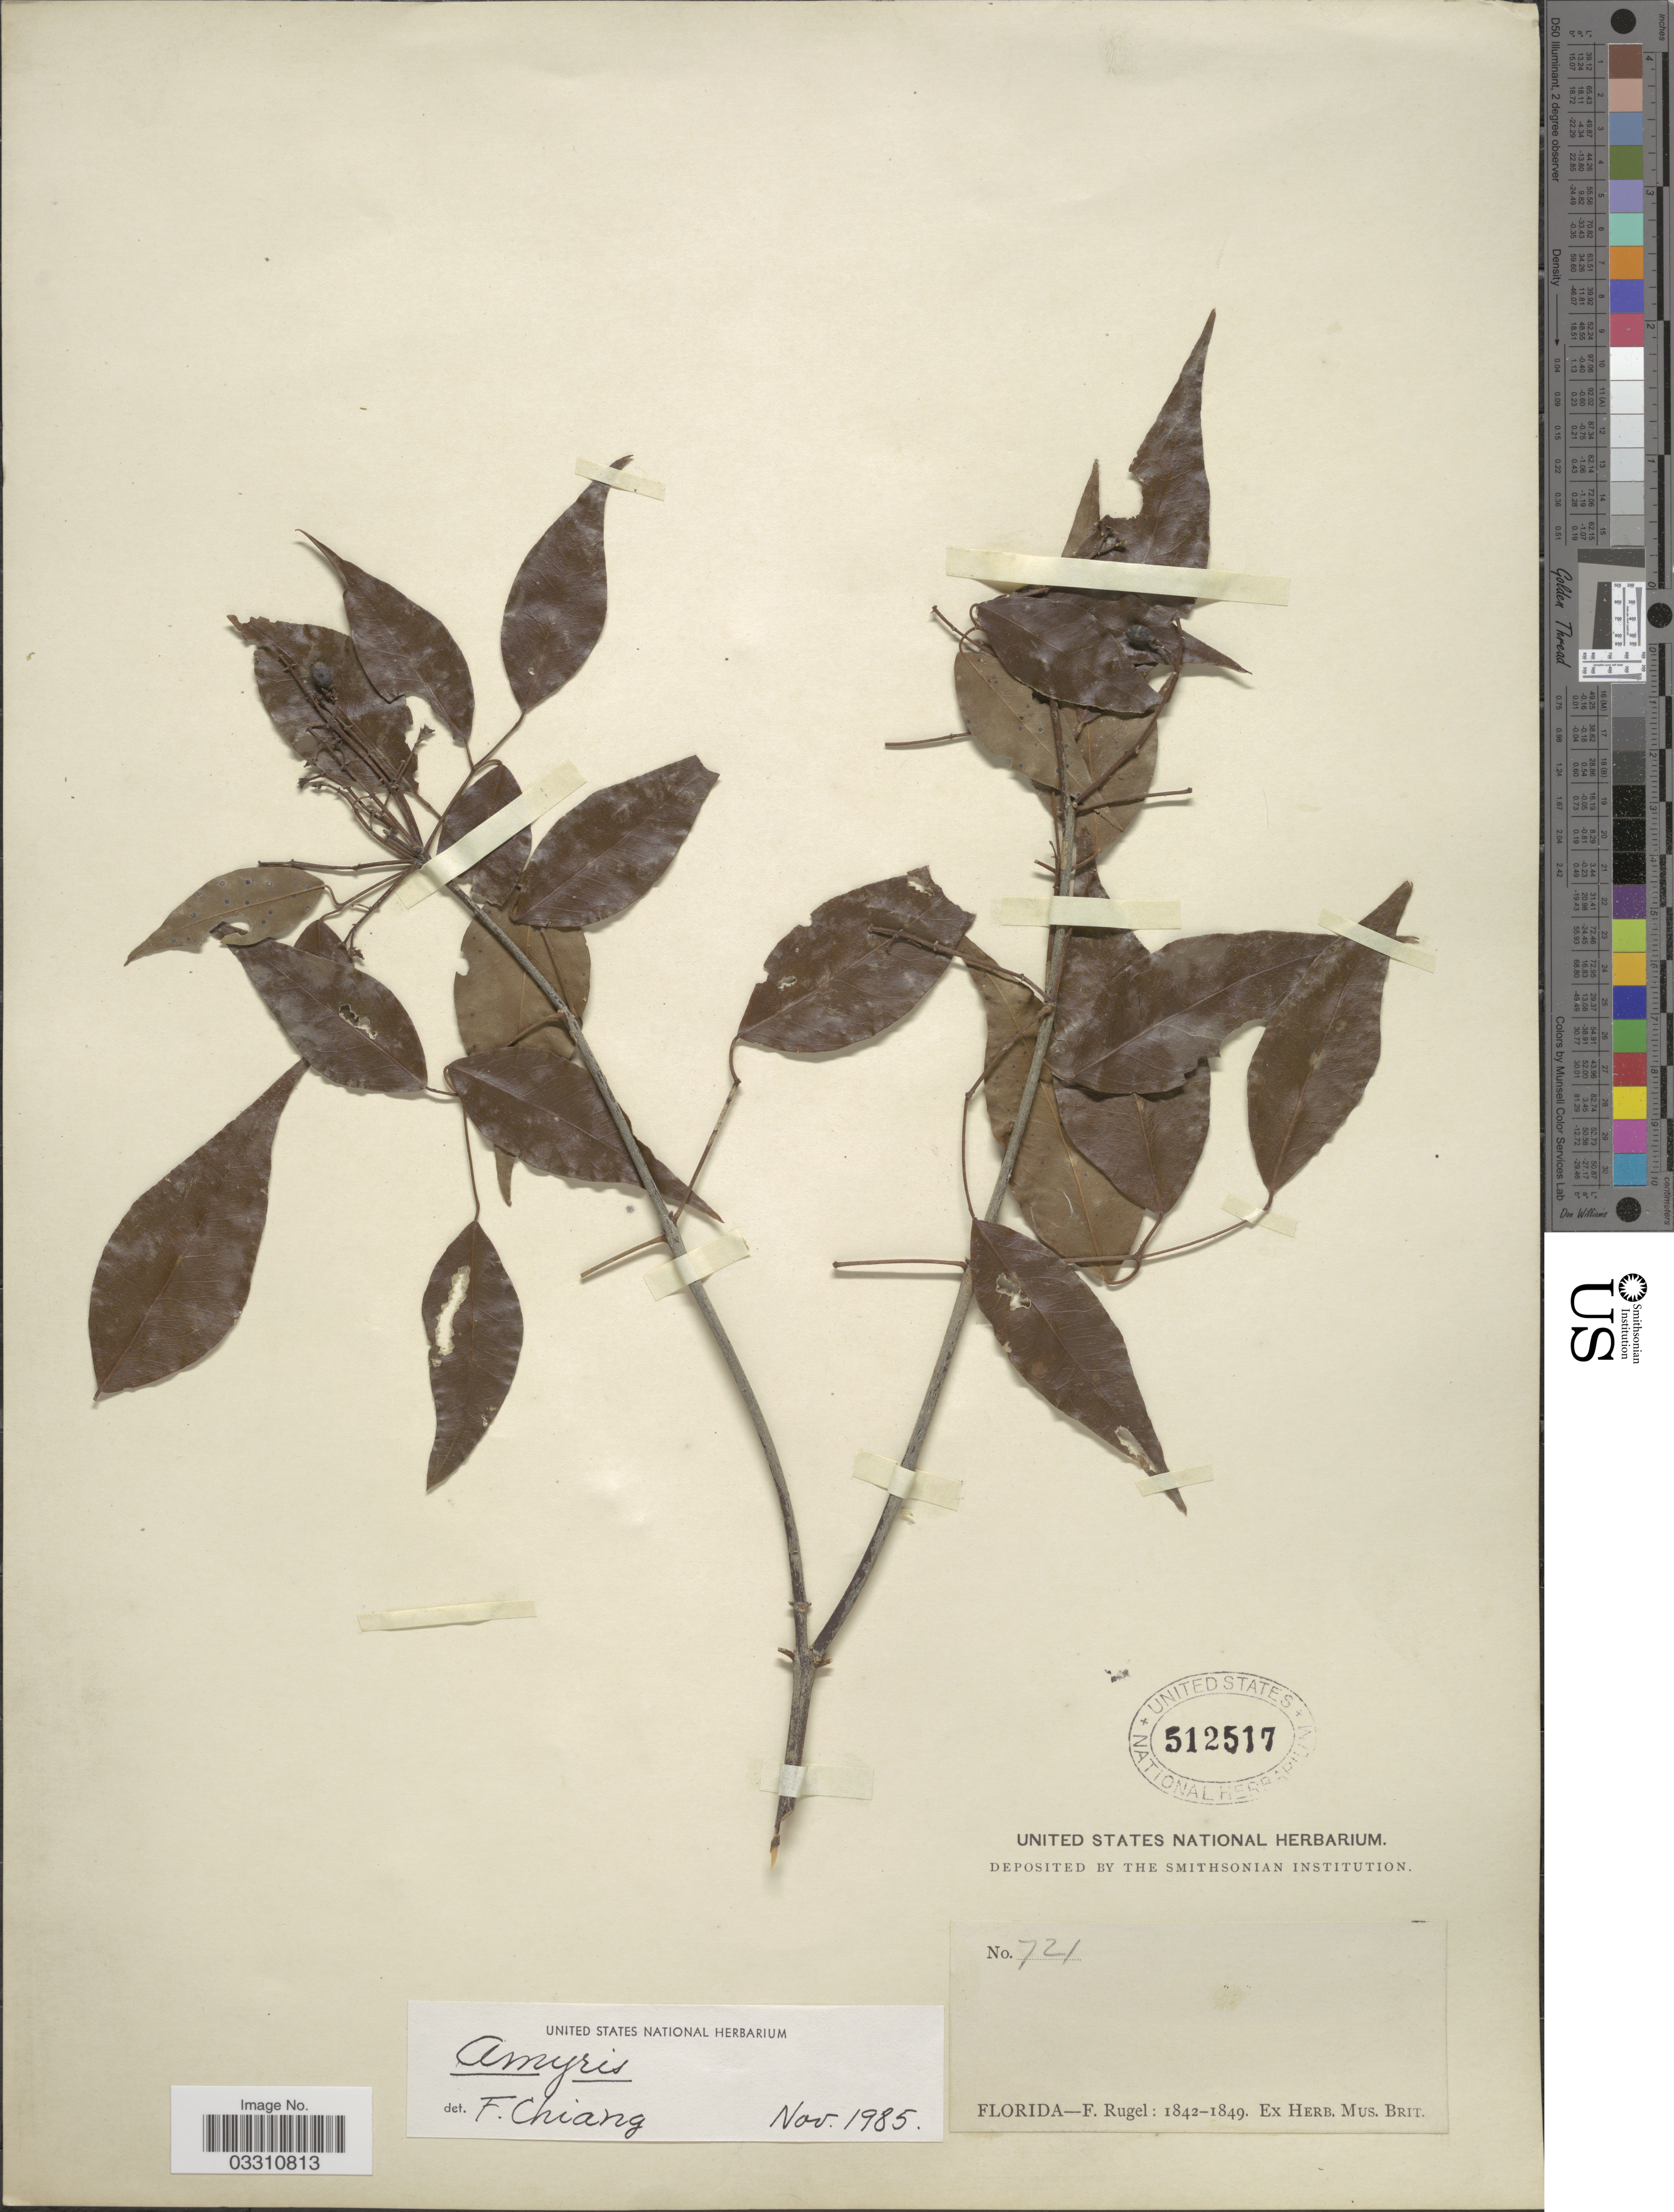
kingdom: Plantae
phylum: Tracheophyta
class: Magnoliopsida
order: Sapindales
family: Rutaceae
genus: Amyris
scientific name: Amyris sp.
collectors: F. Rugel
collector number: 721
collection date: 1842/1849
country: United States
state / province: Florida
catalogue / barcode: US 512517